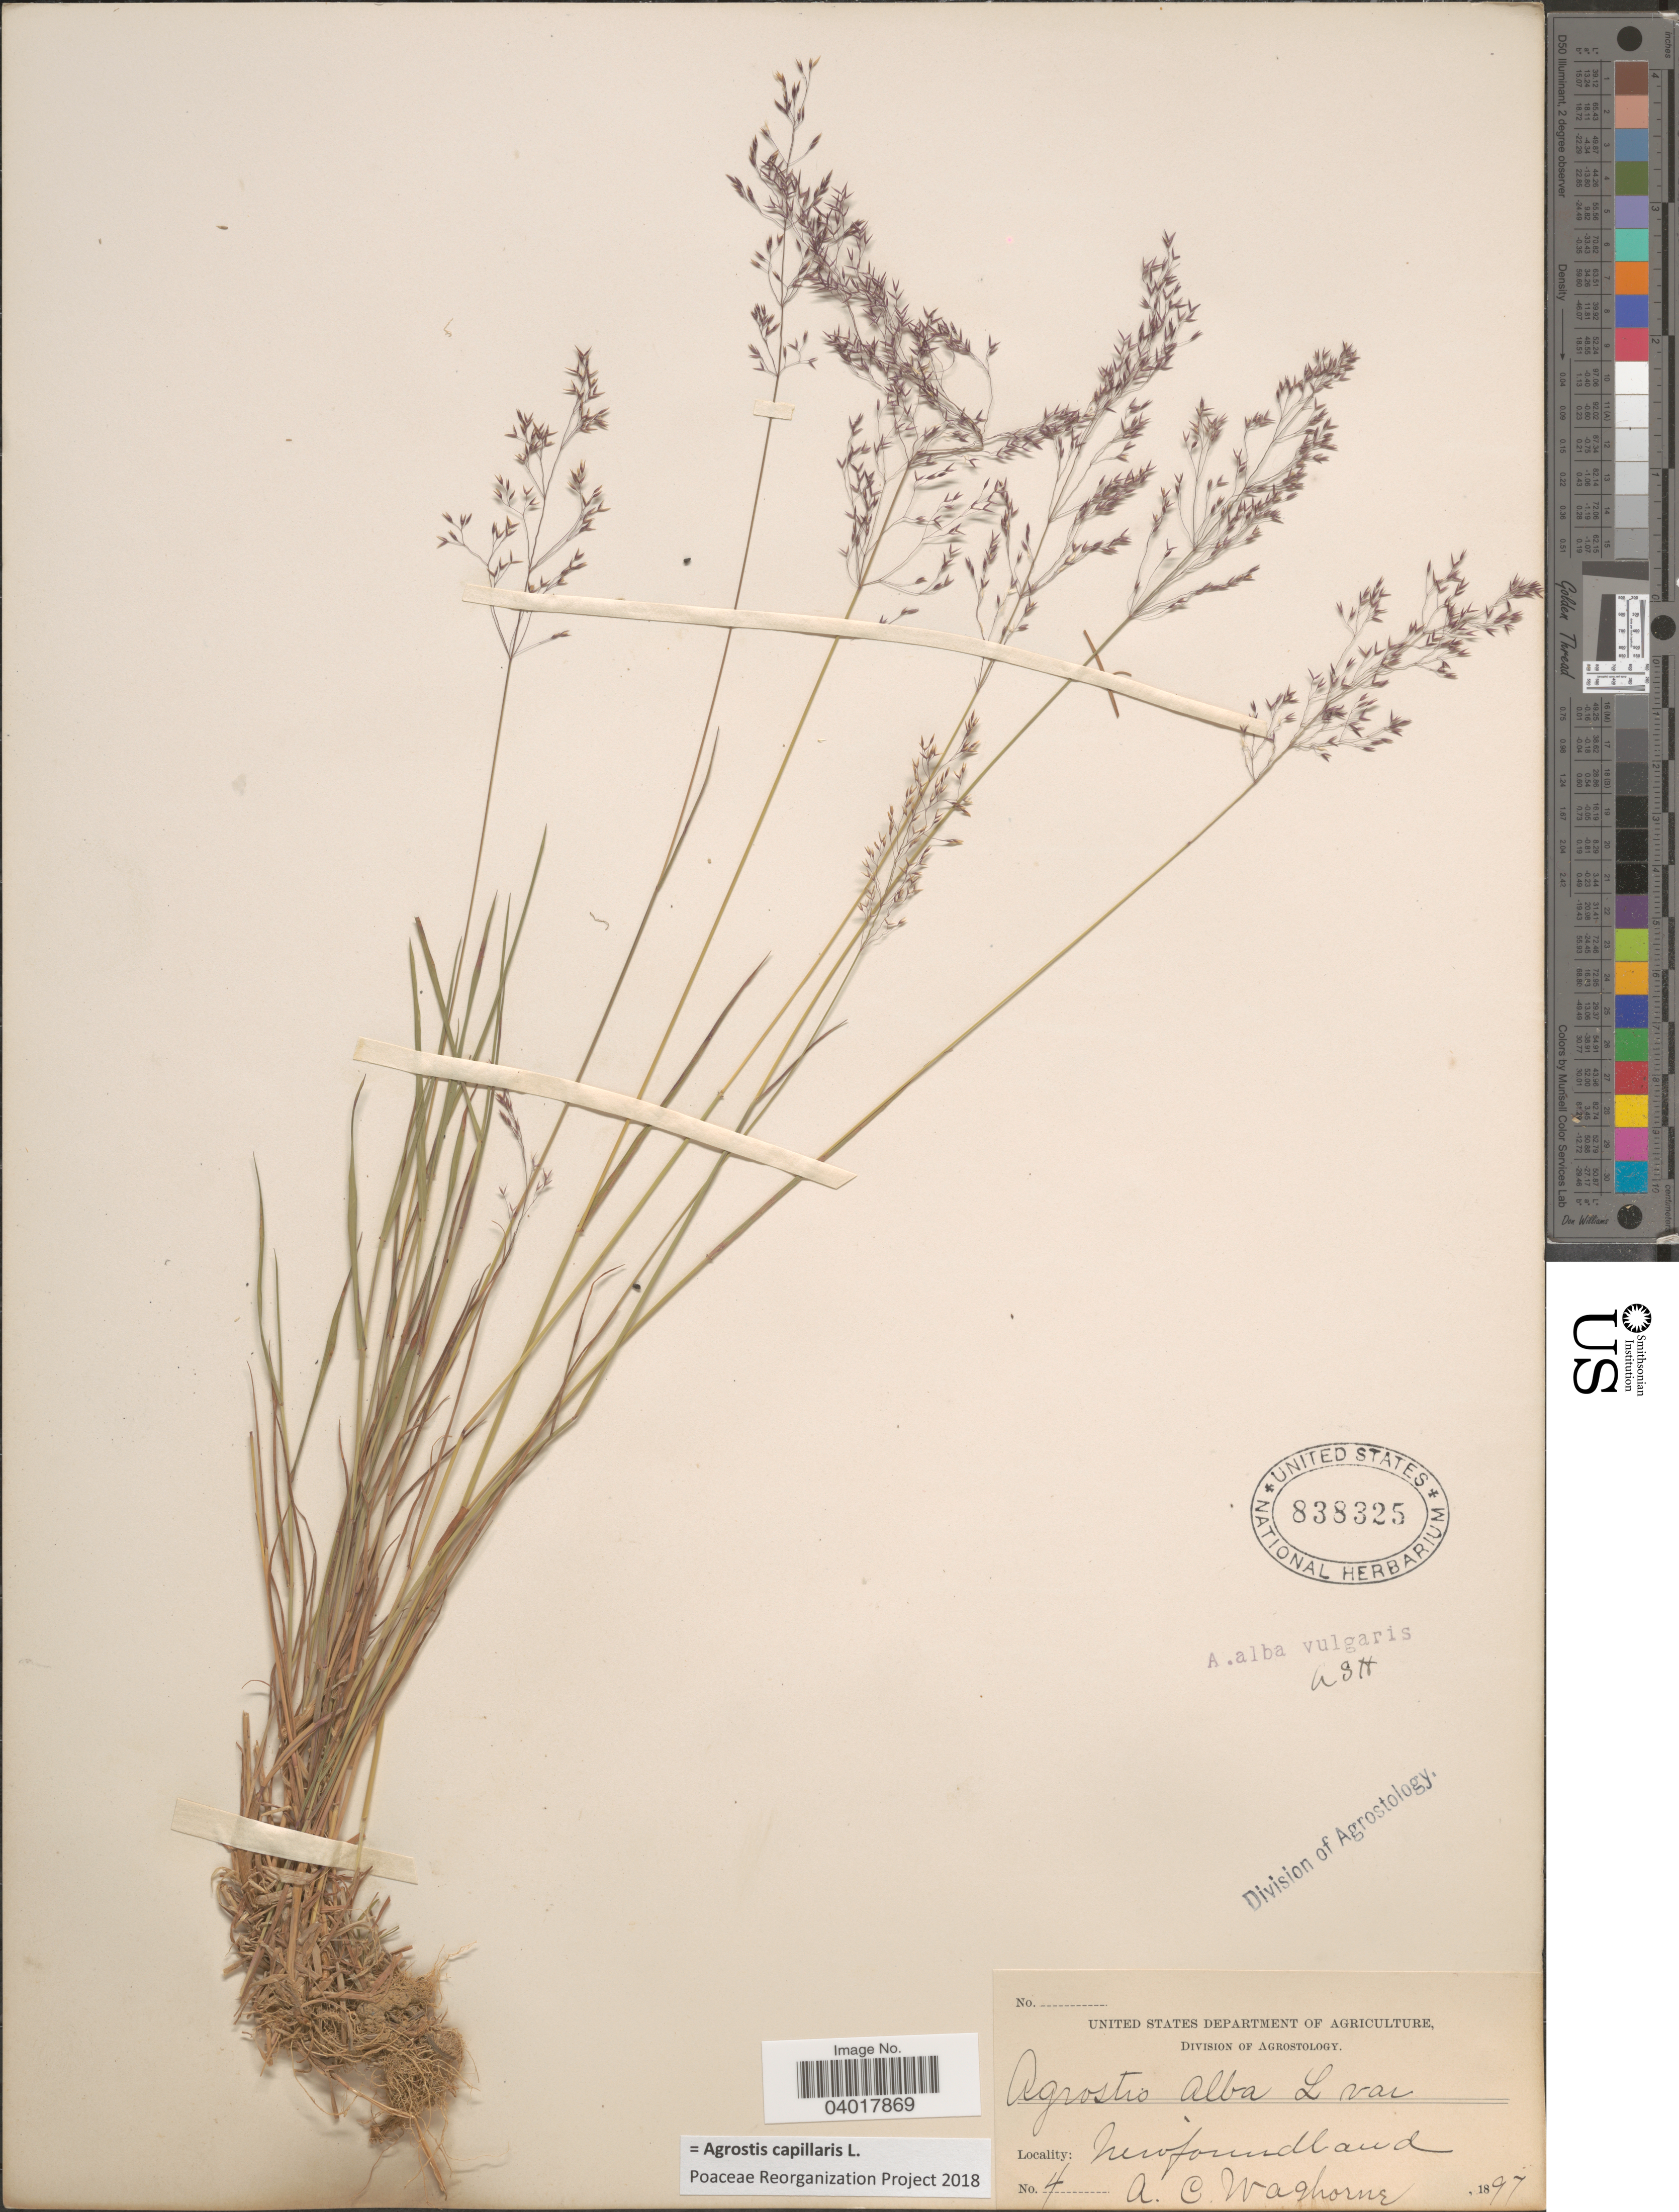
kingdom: Plantae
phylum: Tracheophyta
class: Liliopsida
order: Poales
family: Poaceae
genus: Agrostis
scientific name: Agrostis capillaris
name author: L.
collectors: A. Waghorne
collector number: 4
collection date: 1897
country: Canada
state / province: Newfoundland and Labrador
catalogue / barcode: US 838325